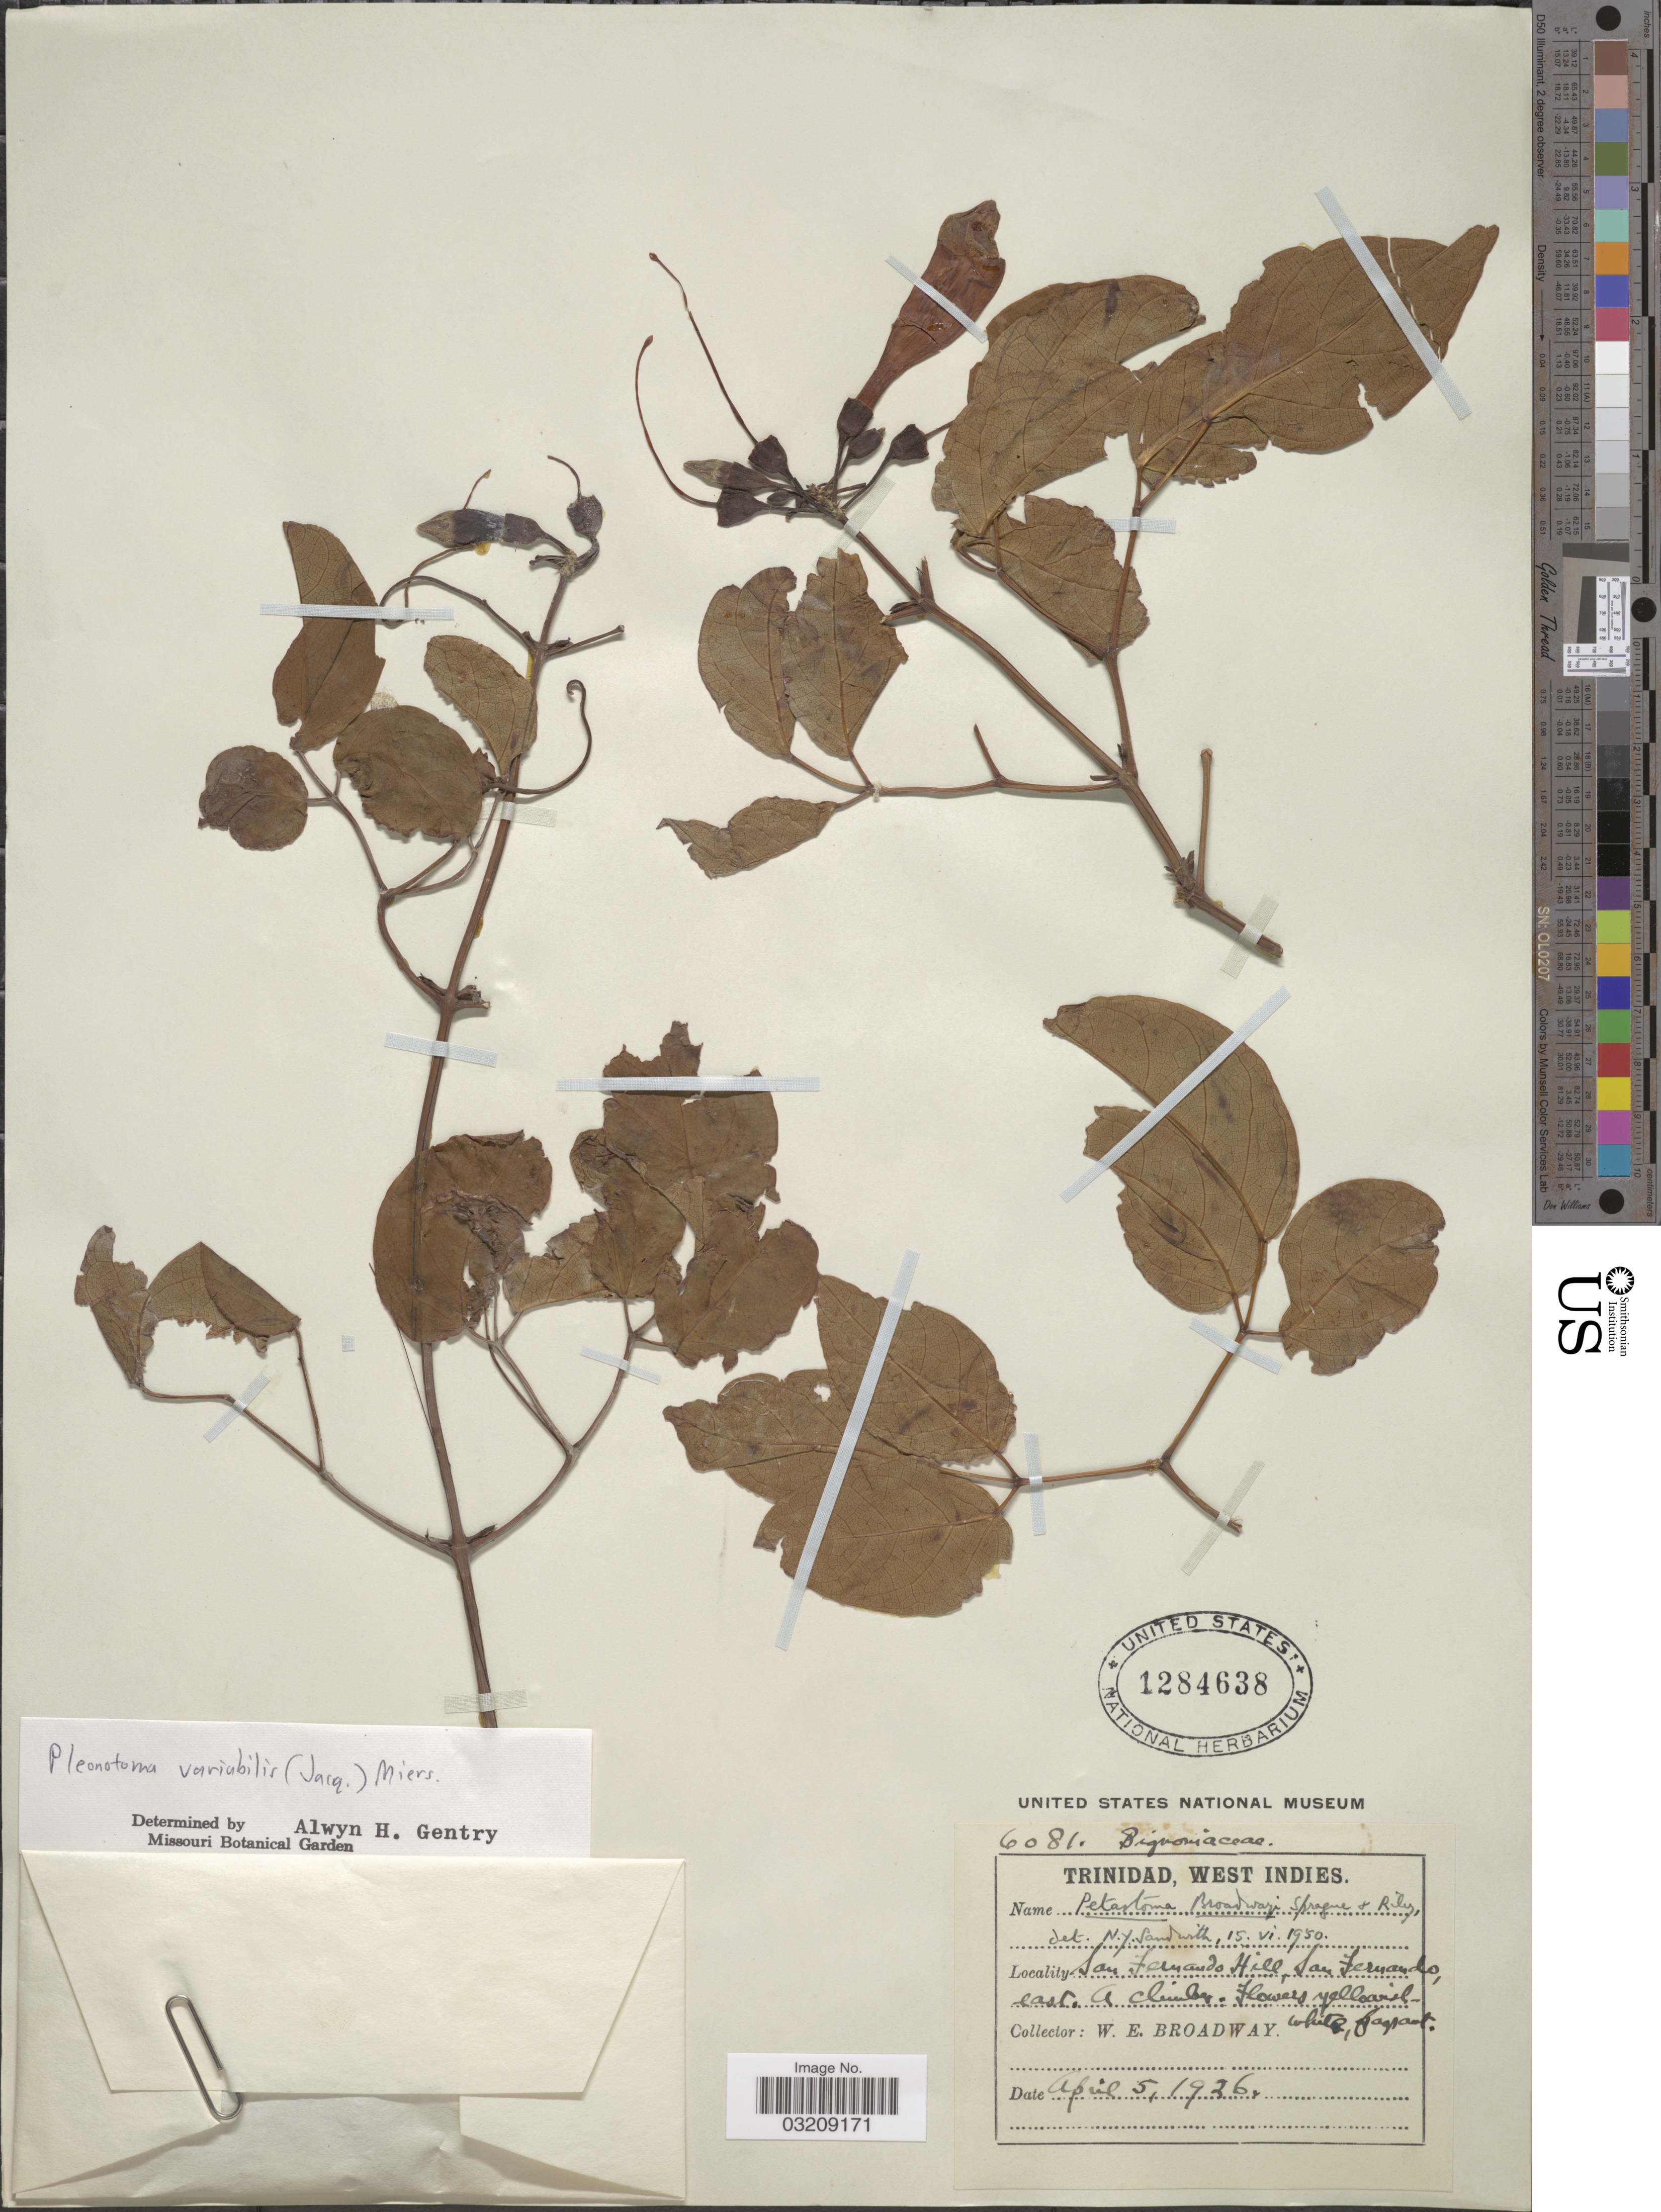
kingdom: Plantae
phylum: Tracheophyta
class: Magnoliopsida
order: Lamiales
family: Bignoniaceae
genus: Pleonotoma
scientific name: Pleonotoma variabilis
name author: (Jacq.) Miers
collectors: W. E. Broadway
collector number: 6081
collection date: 1926-04-05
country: Trinidad and Tobago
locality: Trinidad, West Indies. San Fernando Hill, San Fernando, east.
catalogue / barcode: US 1284638